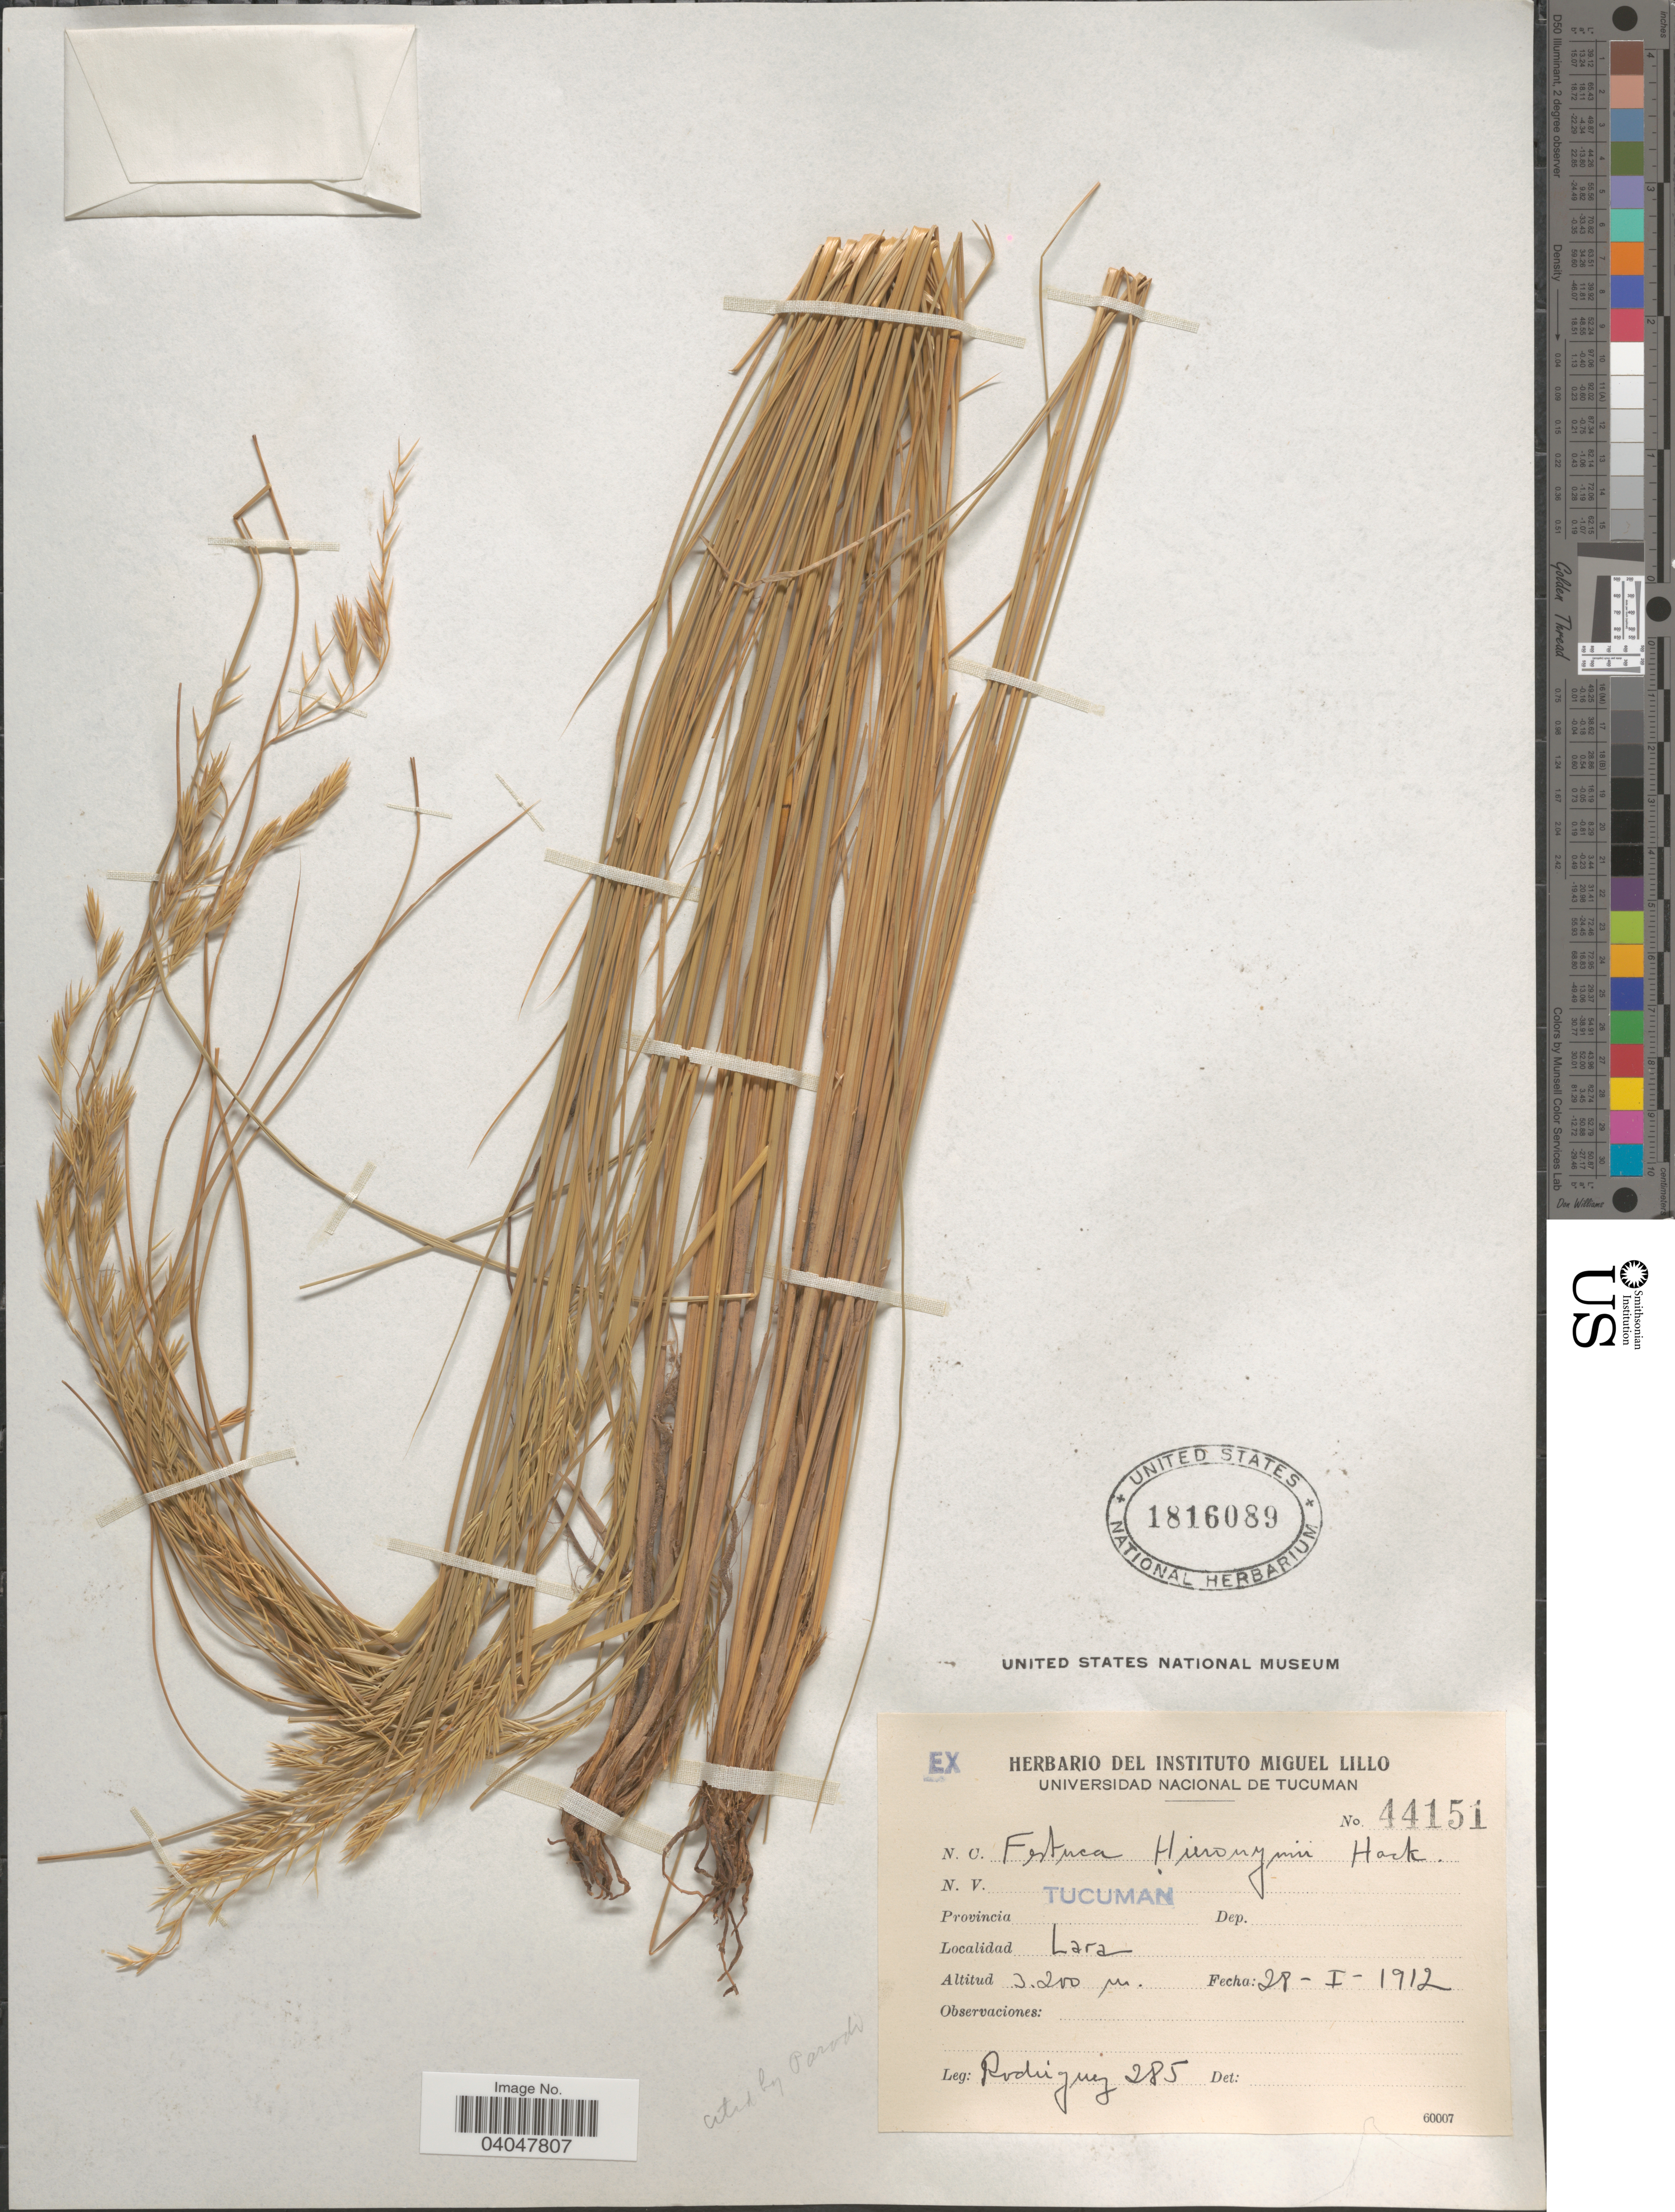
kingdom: Plantae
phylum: Tracheophyta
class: Liliopsida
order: Poales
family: Poaceae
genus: Festuca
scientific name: Festuca hieronymi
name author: Hack.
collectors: Rodriguez, --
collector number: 285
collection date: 1912-01-28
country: Argentina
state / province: Tucuman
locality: Lara.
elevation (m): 3200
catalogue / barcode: US 1816089